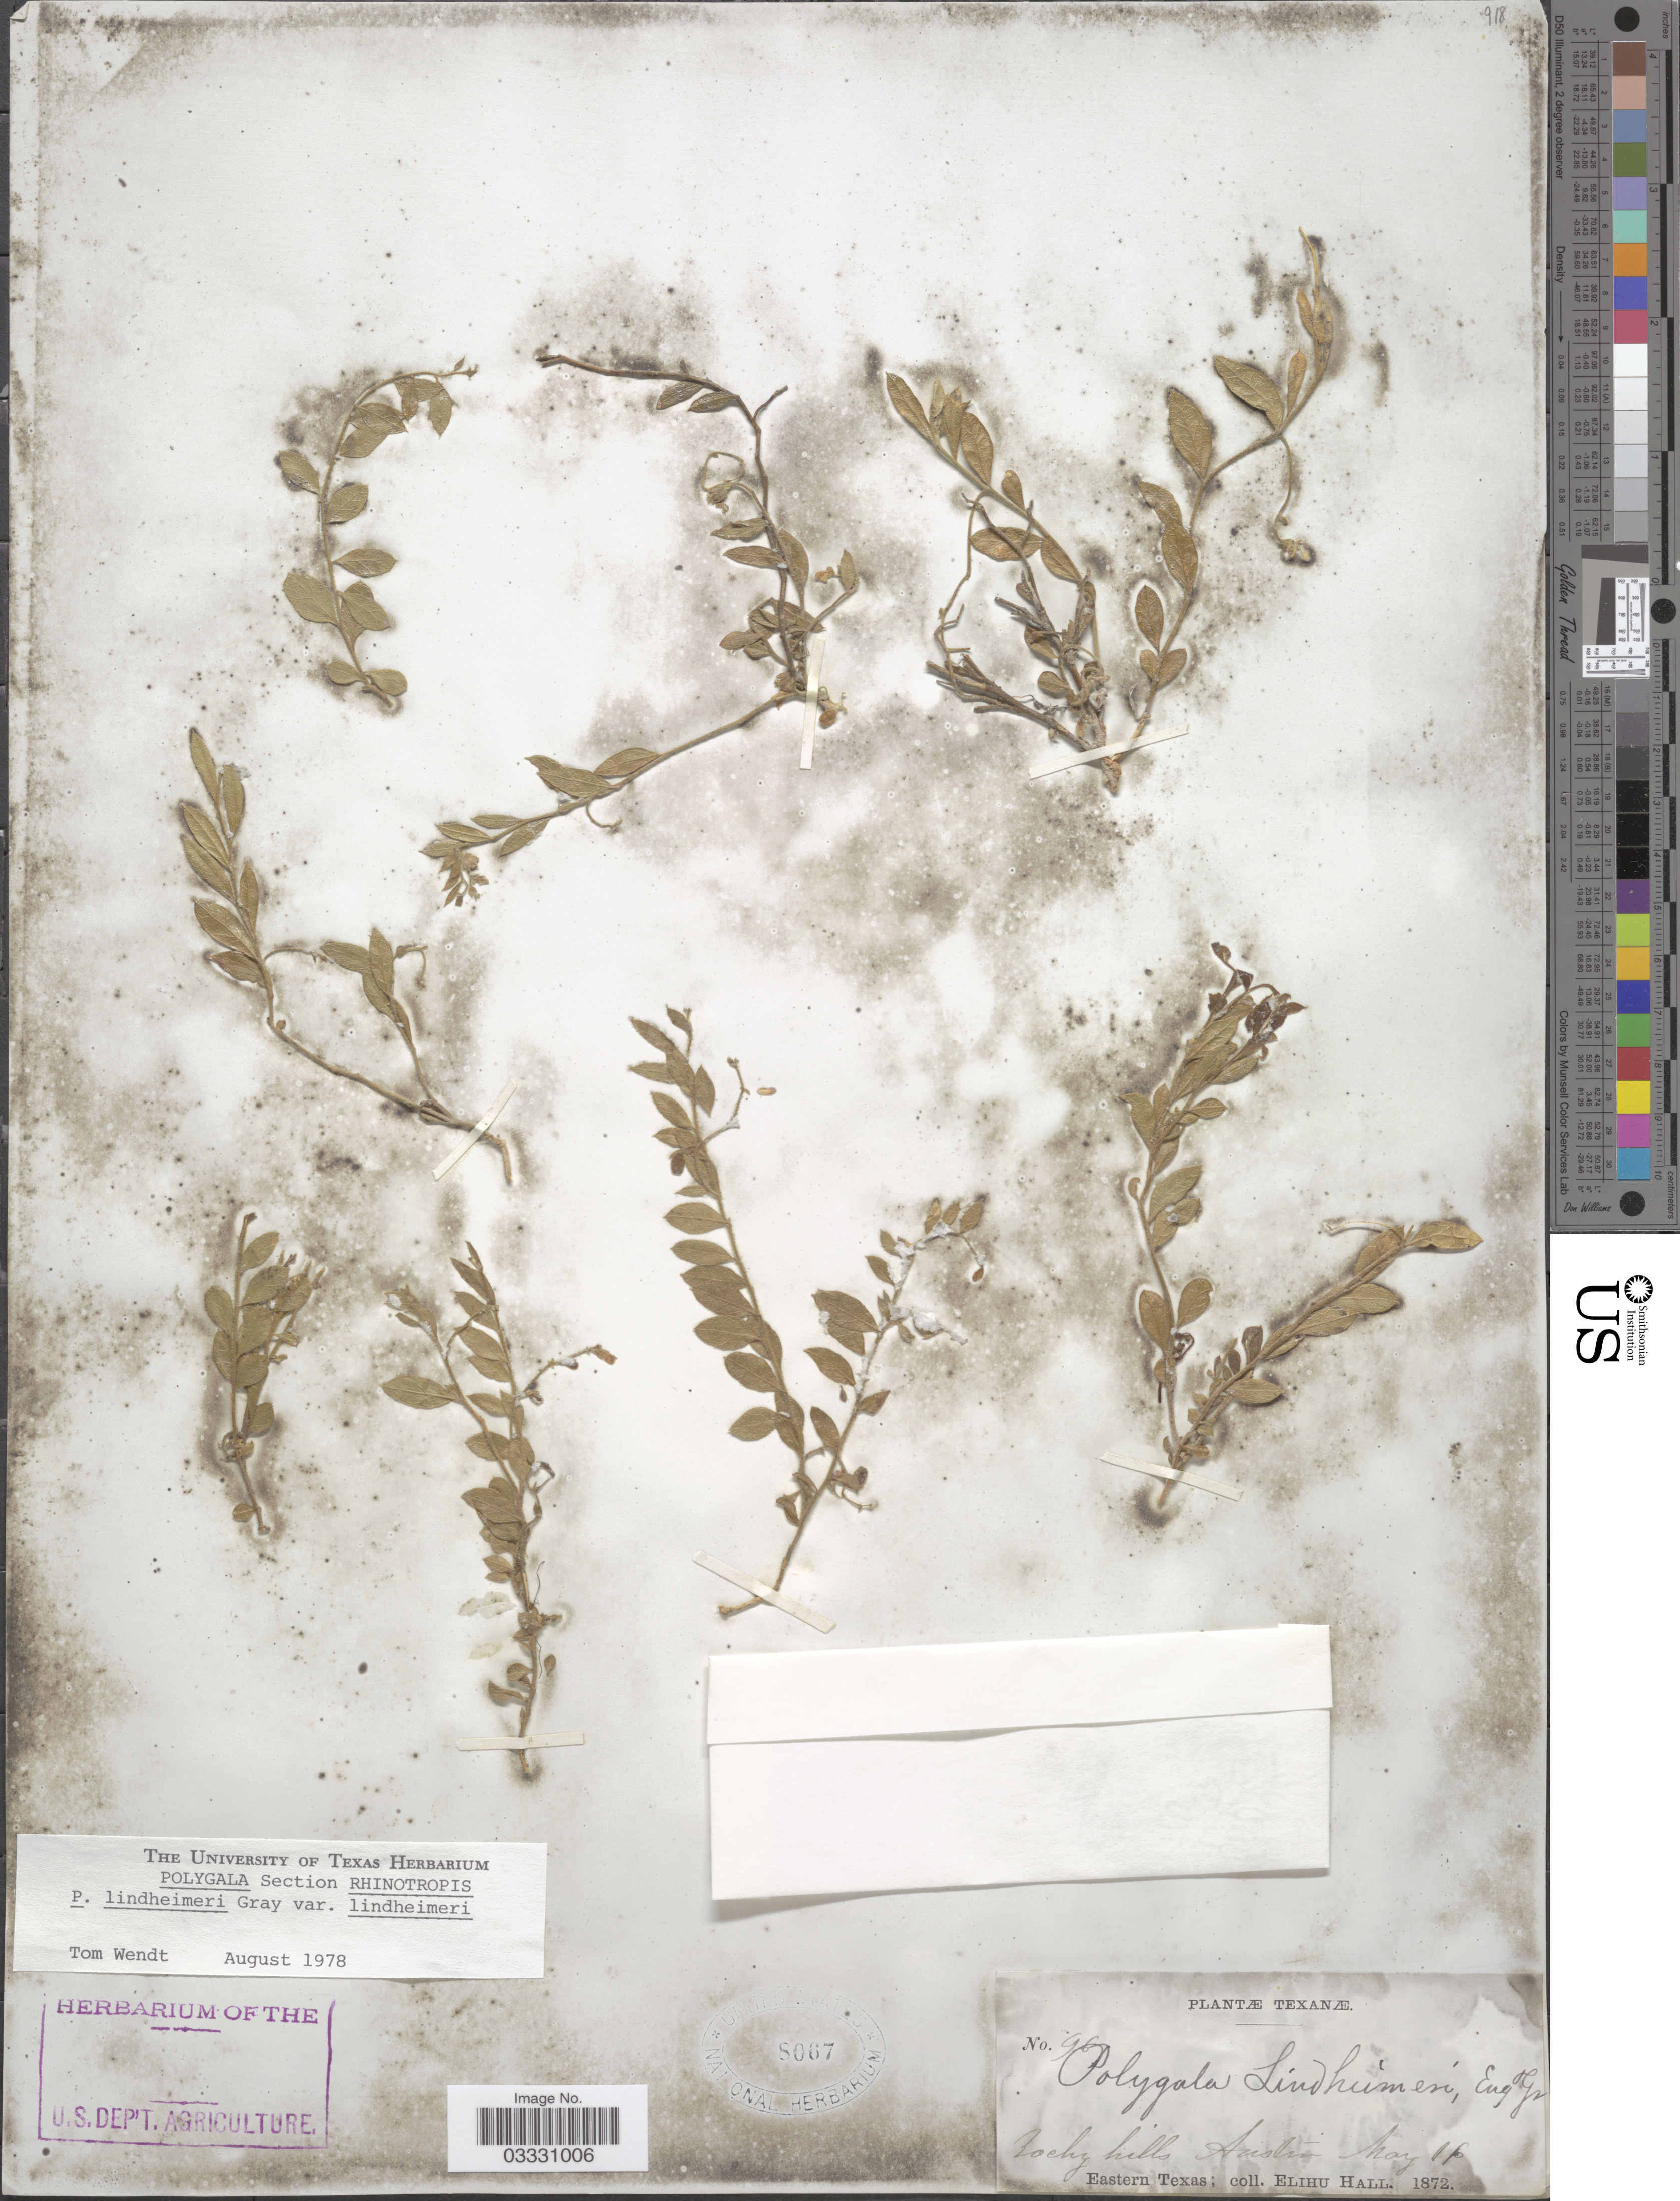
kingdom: Plantae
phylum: Tracheophyta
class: Magnoliopsida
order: Fabales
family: Polygalaceae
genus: Rhinotropis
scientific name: Rhinotropis lindheimeri var. lindheimeri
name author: (A. Gray) J.R. Abbott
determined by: Strong, Mark T., (BOT), Smithsonian Institution - National Museum of Natural History (UNITED STATES)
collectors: E. Hall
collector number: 96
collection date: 1872-05-16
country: United States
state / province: Texas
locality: Austin, Eastern Texas.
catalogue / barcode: US 8067